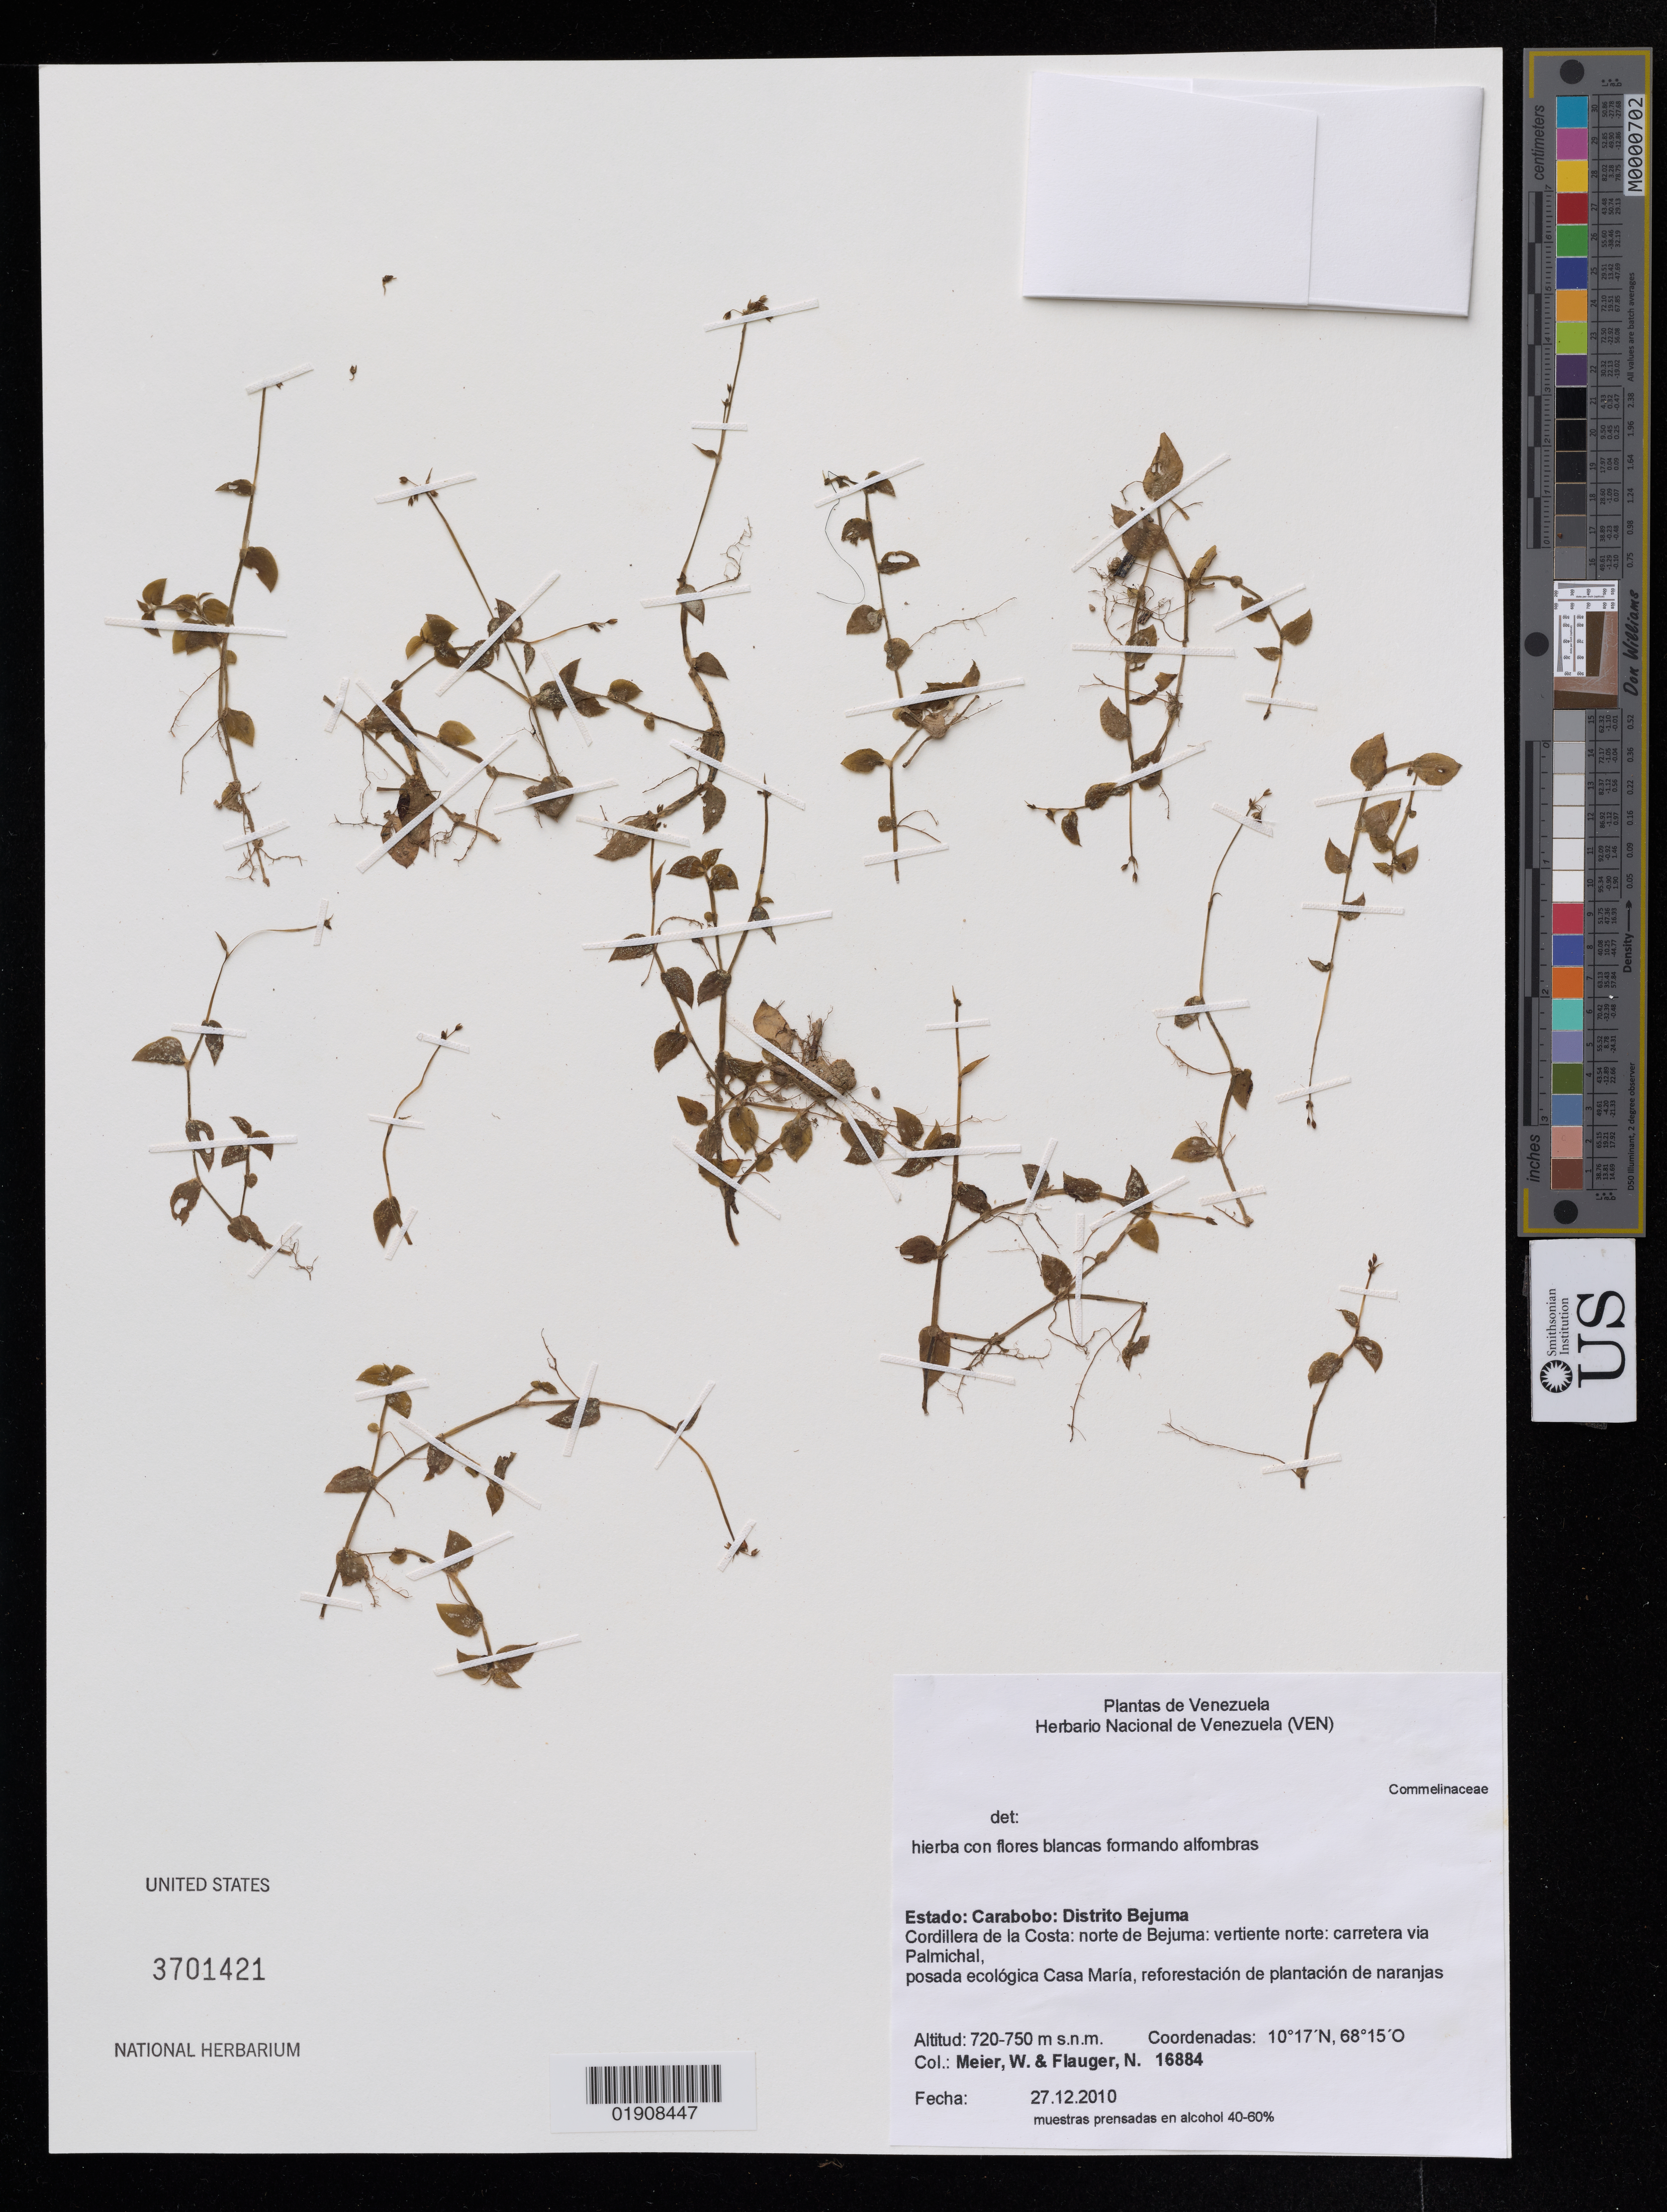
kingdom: Plantae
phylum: Tracheophyta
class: Liliopsida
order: Commelinales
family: Commelinaceae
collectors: W. Meier & N. Flauger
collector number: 16884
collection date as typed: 27.12.2010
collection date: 2010-12-27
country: Venezuela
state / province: Carabobo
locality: Distrito Bejuma. Cordillera de la Costa: norte de Bejuma: vertiente norte: carretera via Palmichal, posada ecologica Casa Maria, reforestacion de plantacion de naranjas.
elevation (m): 720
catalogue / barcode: US 3701421